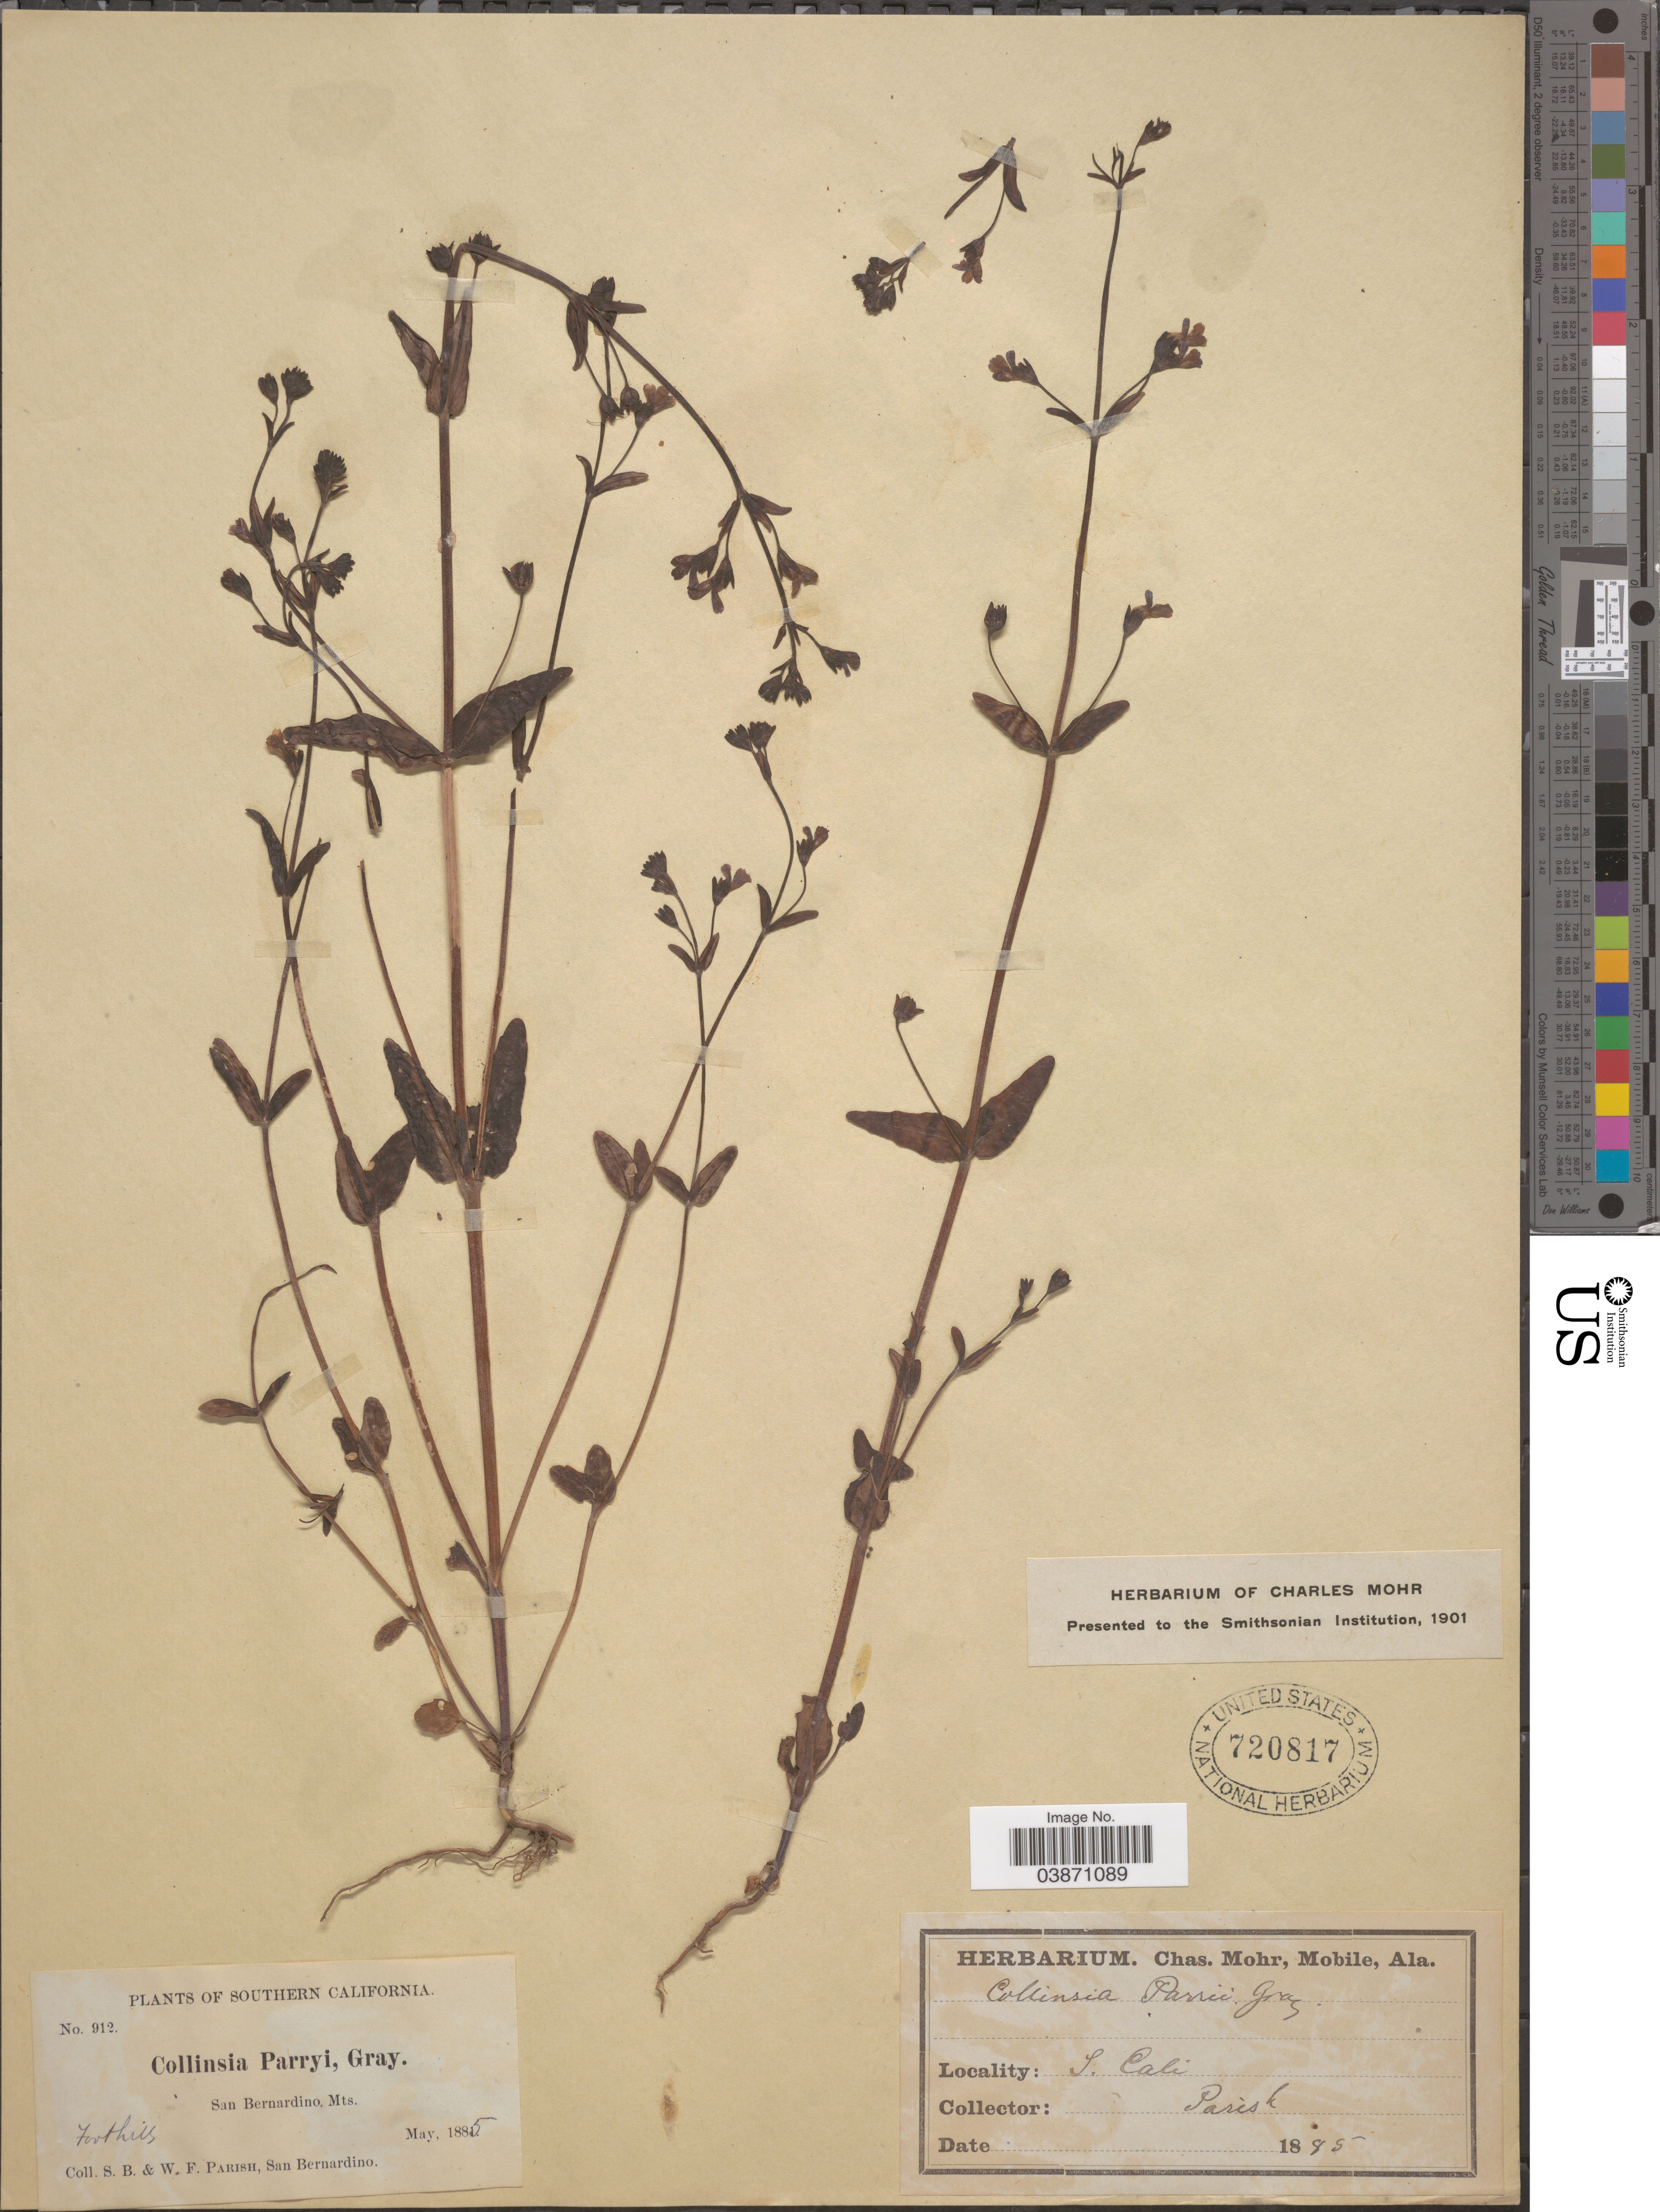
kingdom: Plantae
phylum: Tracheophyta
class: Magnoliopsida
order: Lamiales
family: Plantaginaceae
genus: Collinsia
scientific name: Collinsia parryi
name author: A. Gray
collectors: S. B. Parish & W. F. Parish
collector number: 912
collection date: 1895-05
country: United States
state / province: California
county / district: San Bernardino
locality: Southern California. San Bernardino, Mts.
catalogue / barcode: US 720817